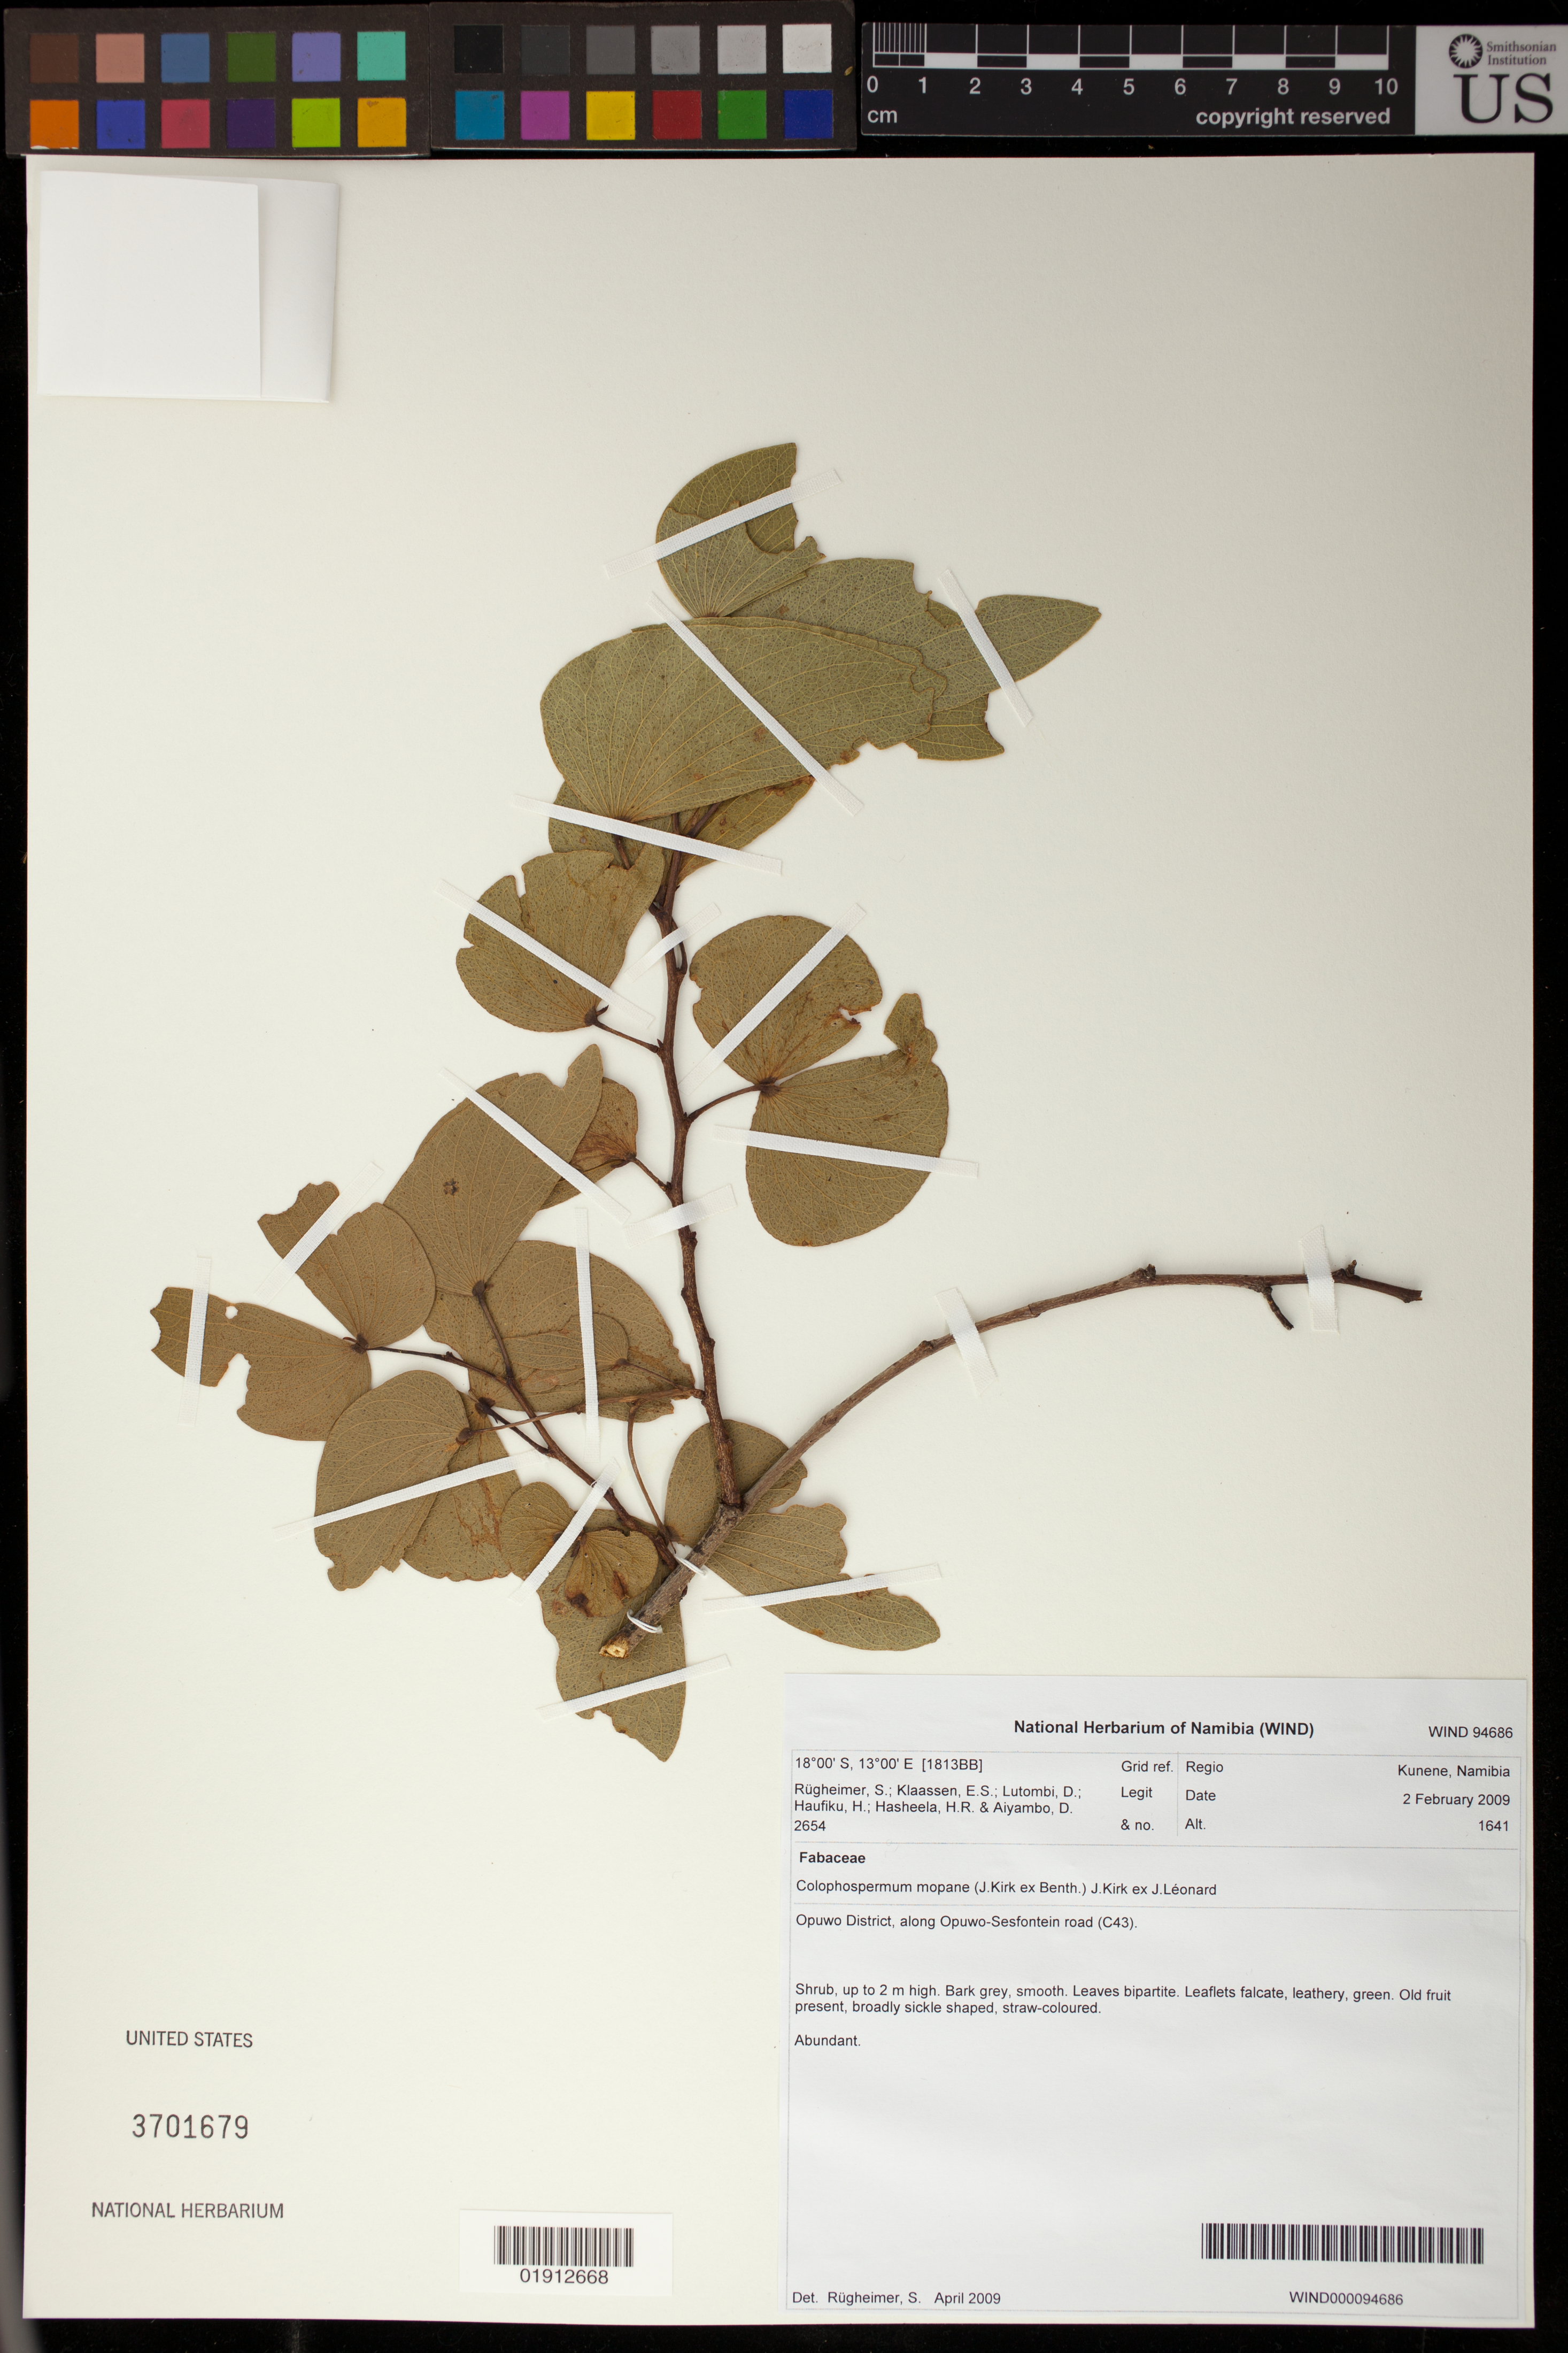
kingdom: Plantae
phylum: Tracheophyta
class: Magnoliopsida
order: Fabales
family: Fabaceae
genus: Colophospermum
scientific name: Colophospermum mopane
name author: (J. Kirk ex Benth.) J. Léonard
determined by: Rugheimer, S.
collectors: S. Rugheimer, E. S. Klaassen, D. Lutombi, H. Haufiku, H. Hasheela & D. Aiyambo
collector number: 2654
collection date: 2009-02-02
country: Namibia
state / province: Kunene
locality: Opuwo District, along Opuwo-Sesfontein road (C43).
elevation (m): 1641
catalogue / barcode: US 3701679